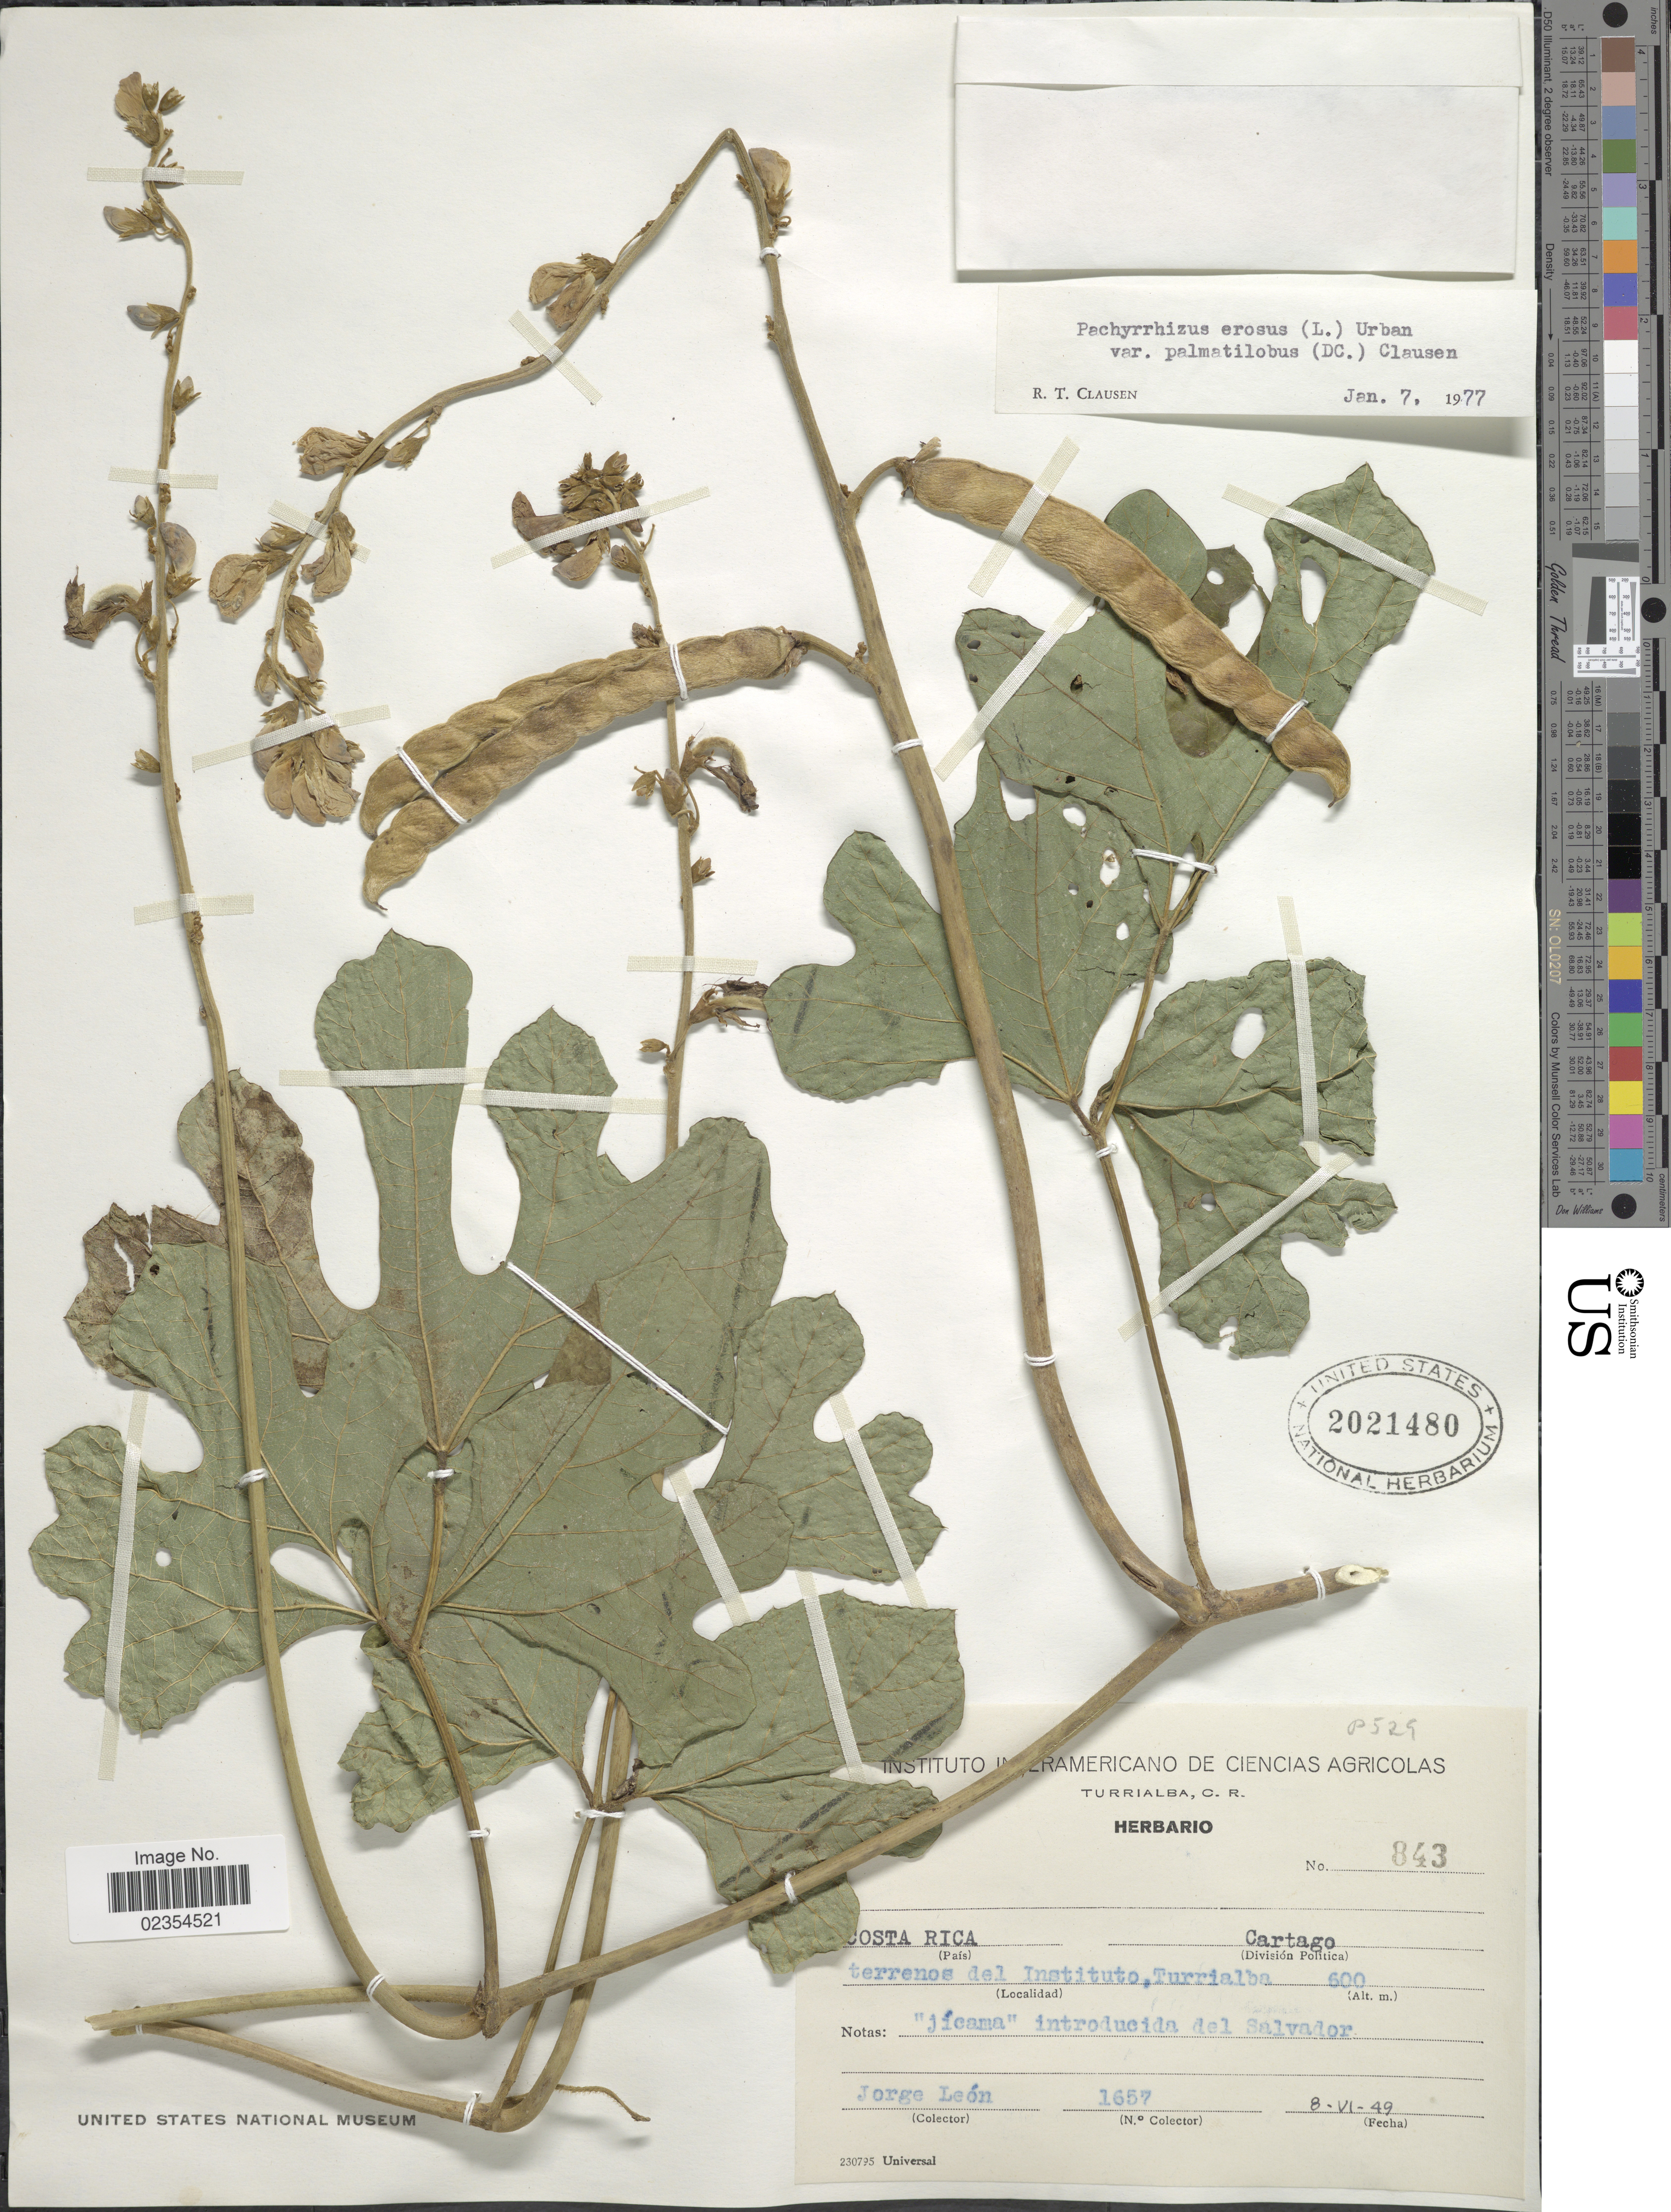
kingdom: Plantae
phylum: Tracheophyta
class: Magnoliopsida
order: Fabales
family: Fabaceae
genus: Pachyrhizus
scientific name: Pachyrhizus erosus var. palmatilobus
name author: (L.) Urb.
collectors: J. León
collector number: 1657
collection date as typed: Transcribed d/m/y: 8/6/49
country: Costa Rica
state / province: Cartago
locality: Terrenos del Instituto, Turrialba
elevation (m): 600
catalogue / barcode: US 2021480